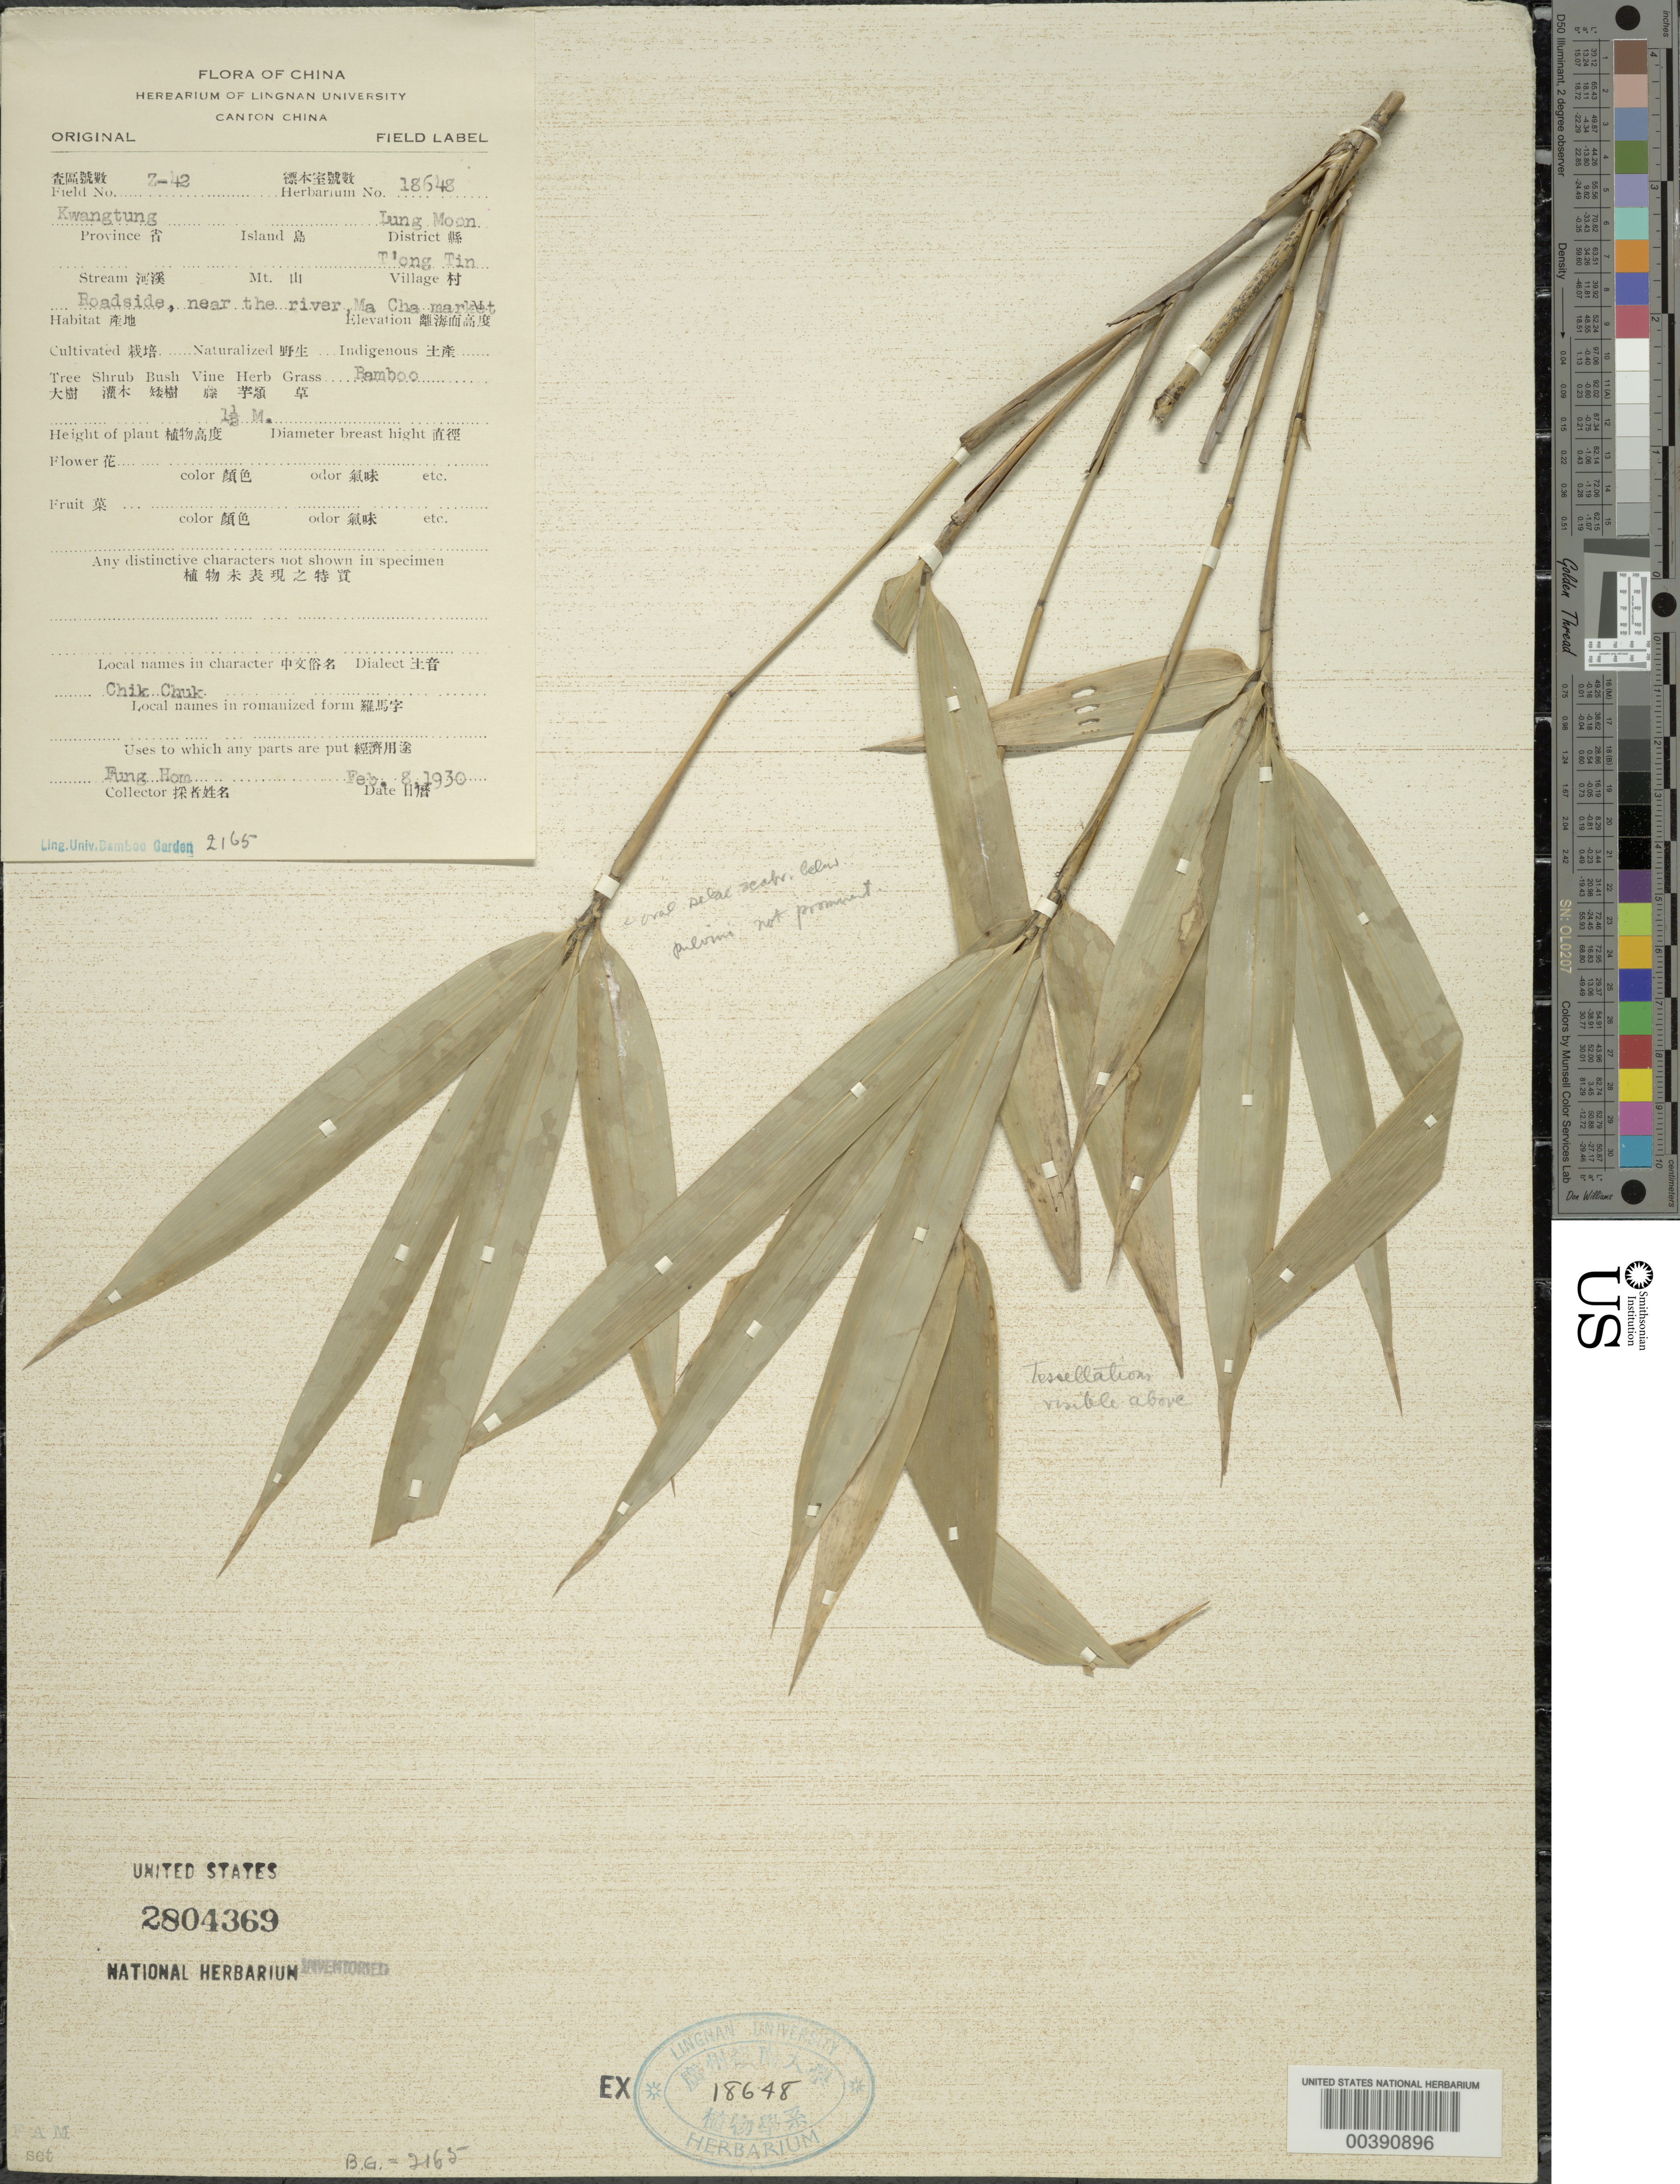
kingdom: Plantae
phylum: Tracheophyta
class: Liliopsida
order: Poales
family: Poaceae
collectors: H. L. Fung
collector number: Z-42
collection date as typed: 08 Feb 1930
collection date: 1930-02-08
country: China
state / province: Guangdong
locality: Lung moon, t'ong tin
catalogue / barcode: US 2804369